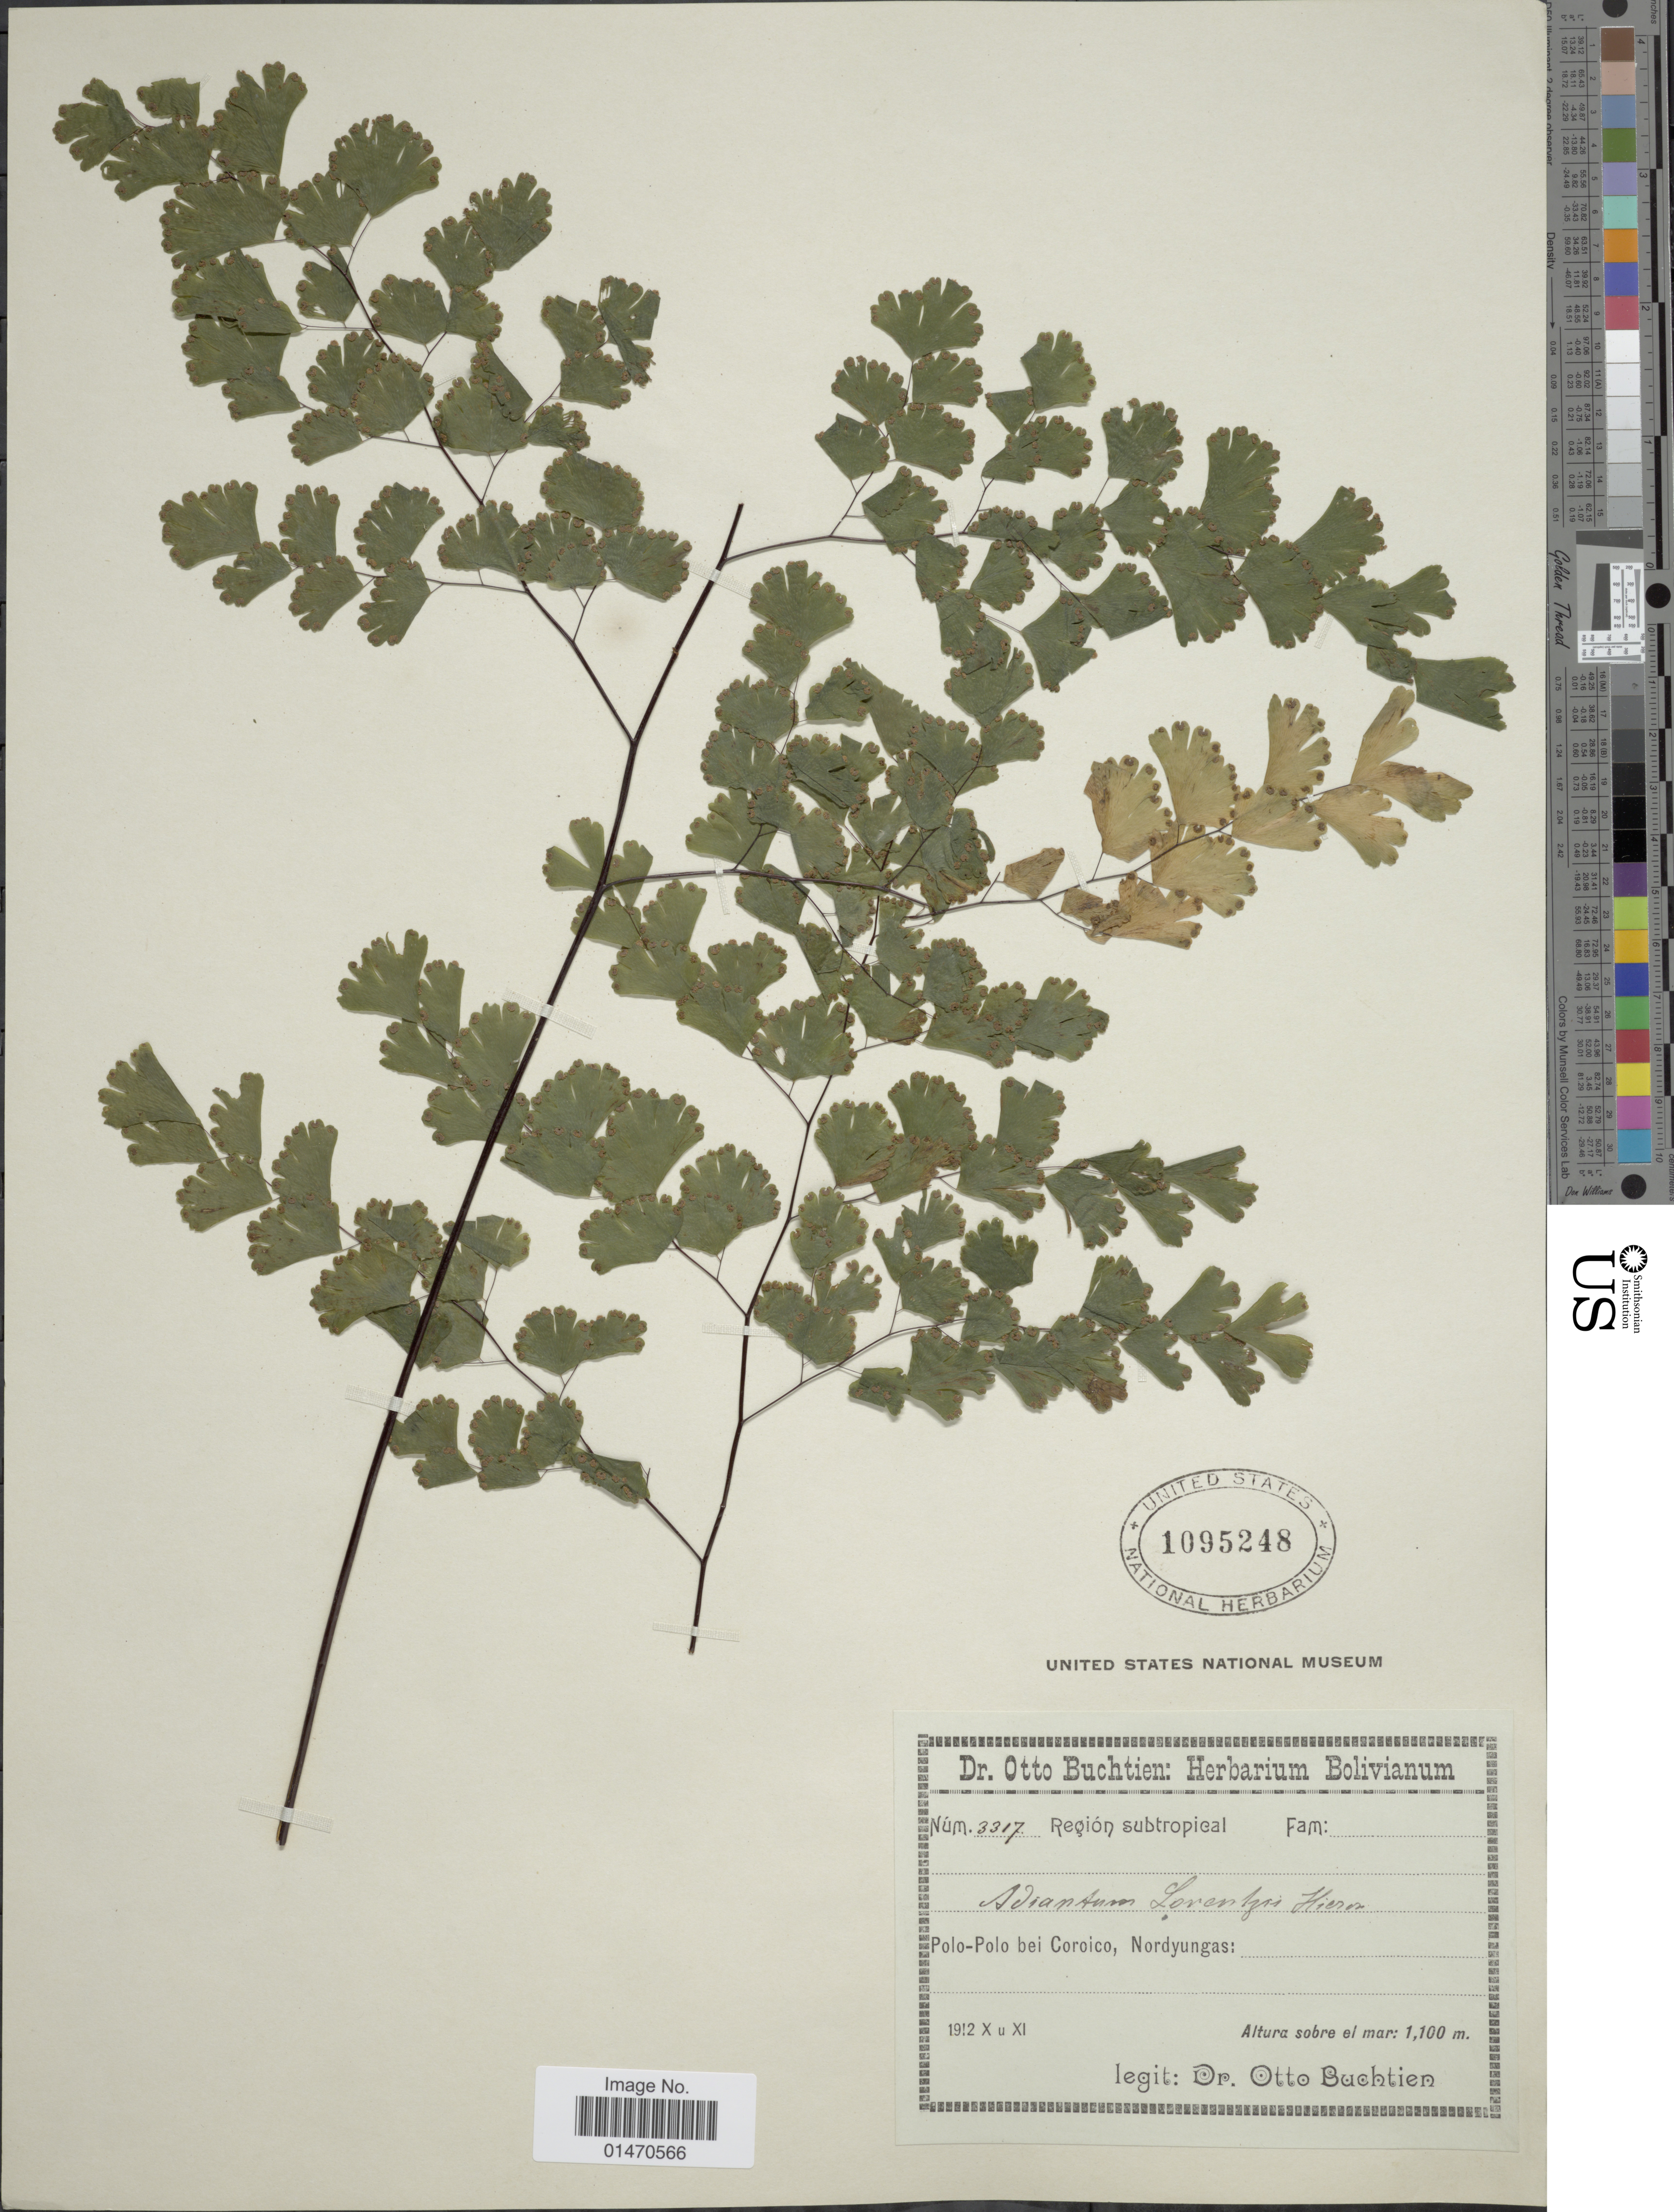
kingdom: Plantae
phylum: Tracheophyta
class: Polypodiopsida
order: Polypodiales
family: Pteridaceae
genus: Adiantum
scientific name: Adiantum lorentzii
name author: Hieron.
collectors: O. Buchtien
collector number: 3317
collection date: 1912-10/1912-11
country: Bolivia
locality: Polo-Polo bei Coroico, Nordyungas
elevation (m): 1100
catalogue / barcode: US 1095248